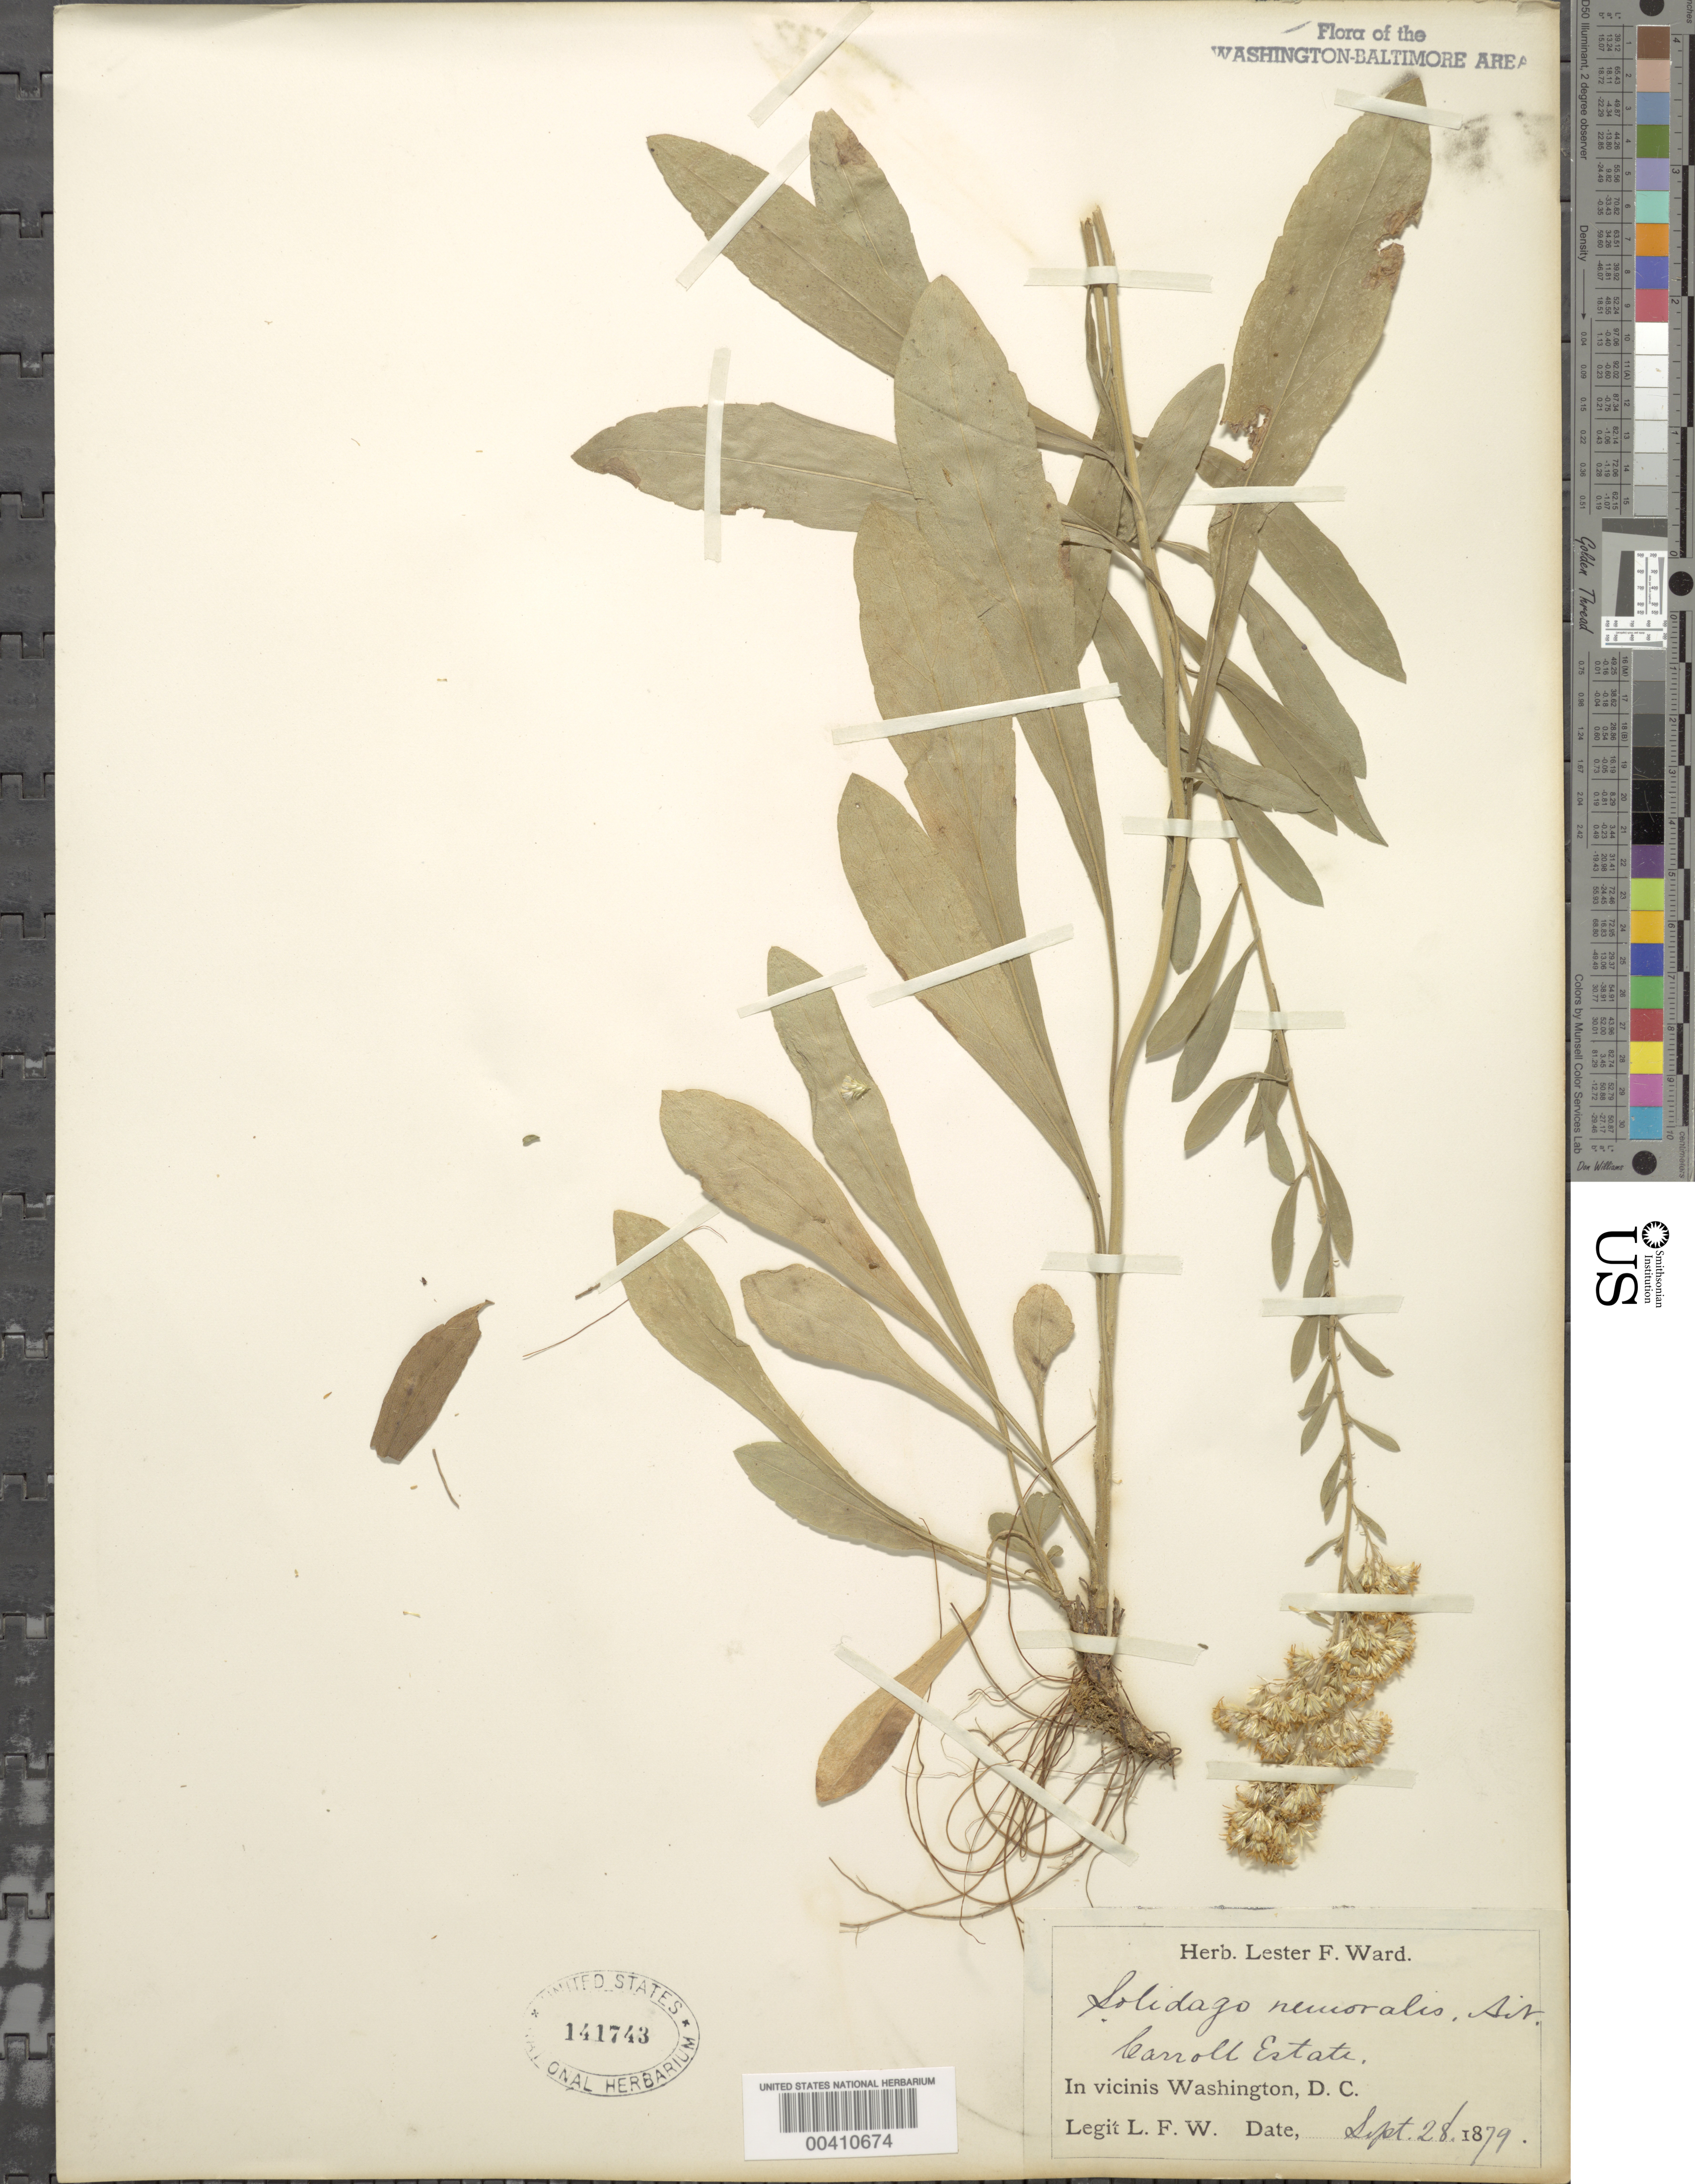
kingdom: Plantae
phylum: Tracheophyta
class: Magnoliopsida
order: Asterales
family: Asteraceae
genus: Solidago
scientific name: Solidago nemoralis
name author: Aiton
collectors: L. F. Ward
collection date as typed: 28 Sep 1879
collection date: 1879-09-28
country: United States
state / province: District of Columbia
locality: Carroll Estate Rock Creek Park & vicinity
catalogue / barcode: US 141743